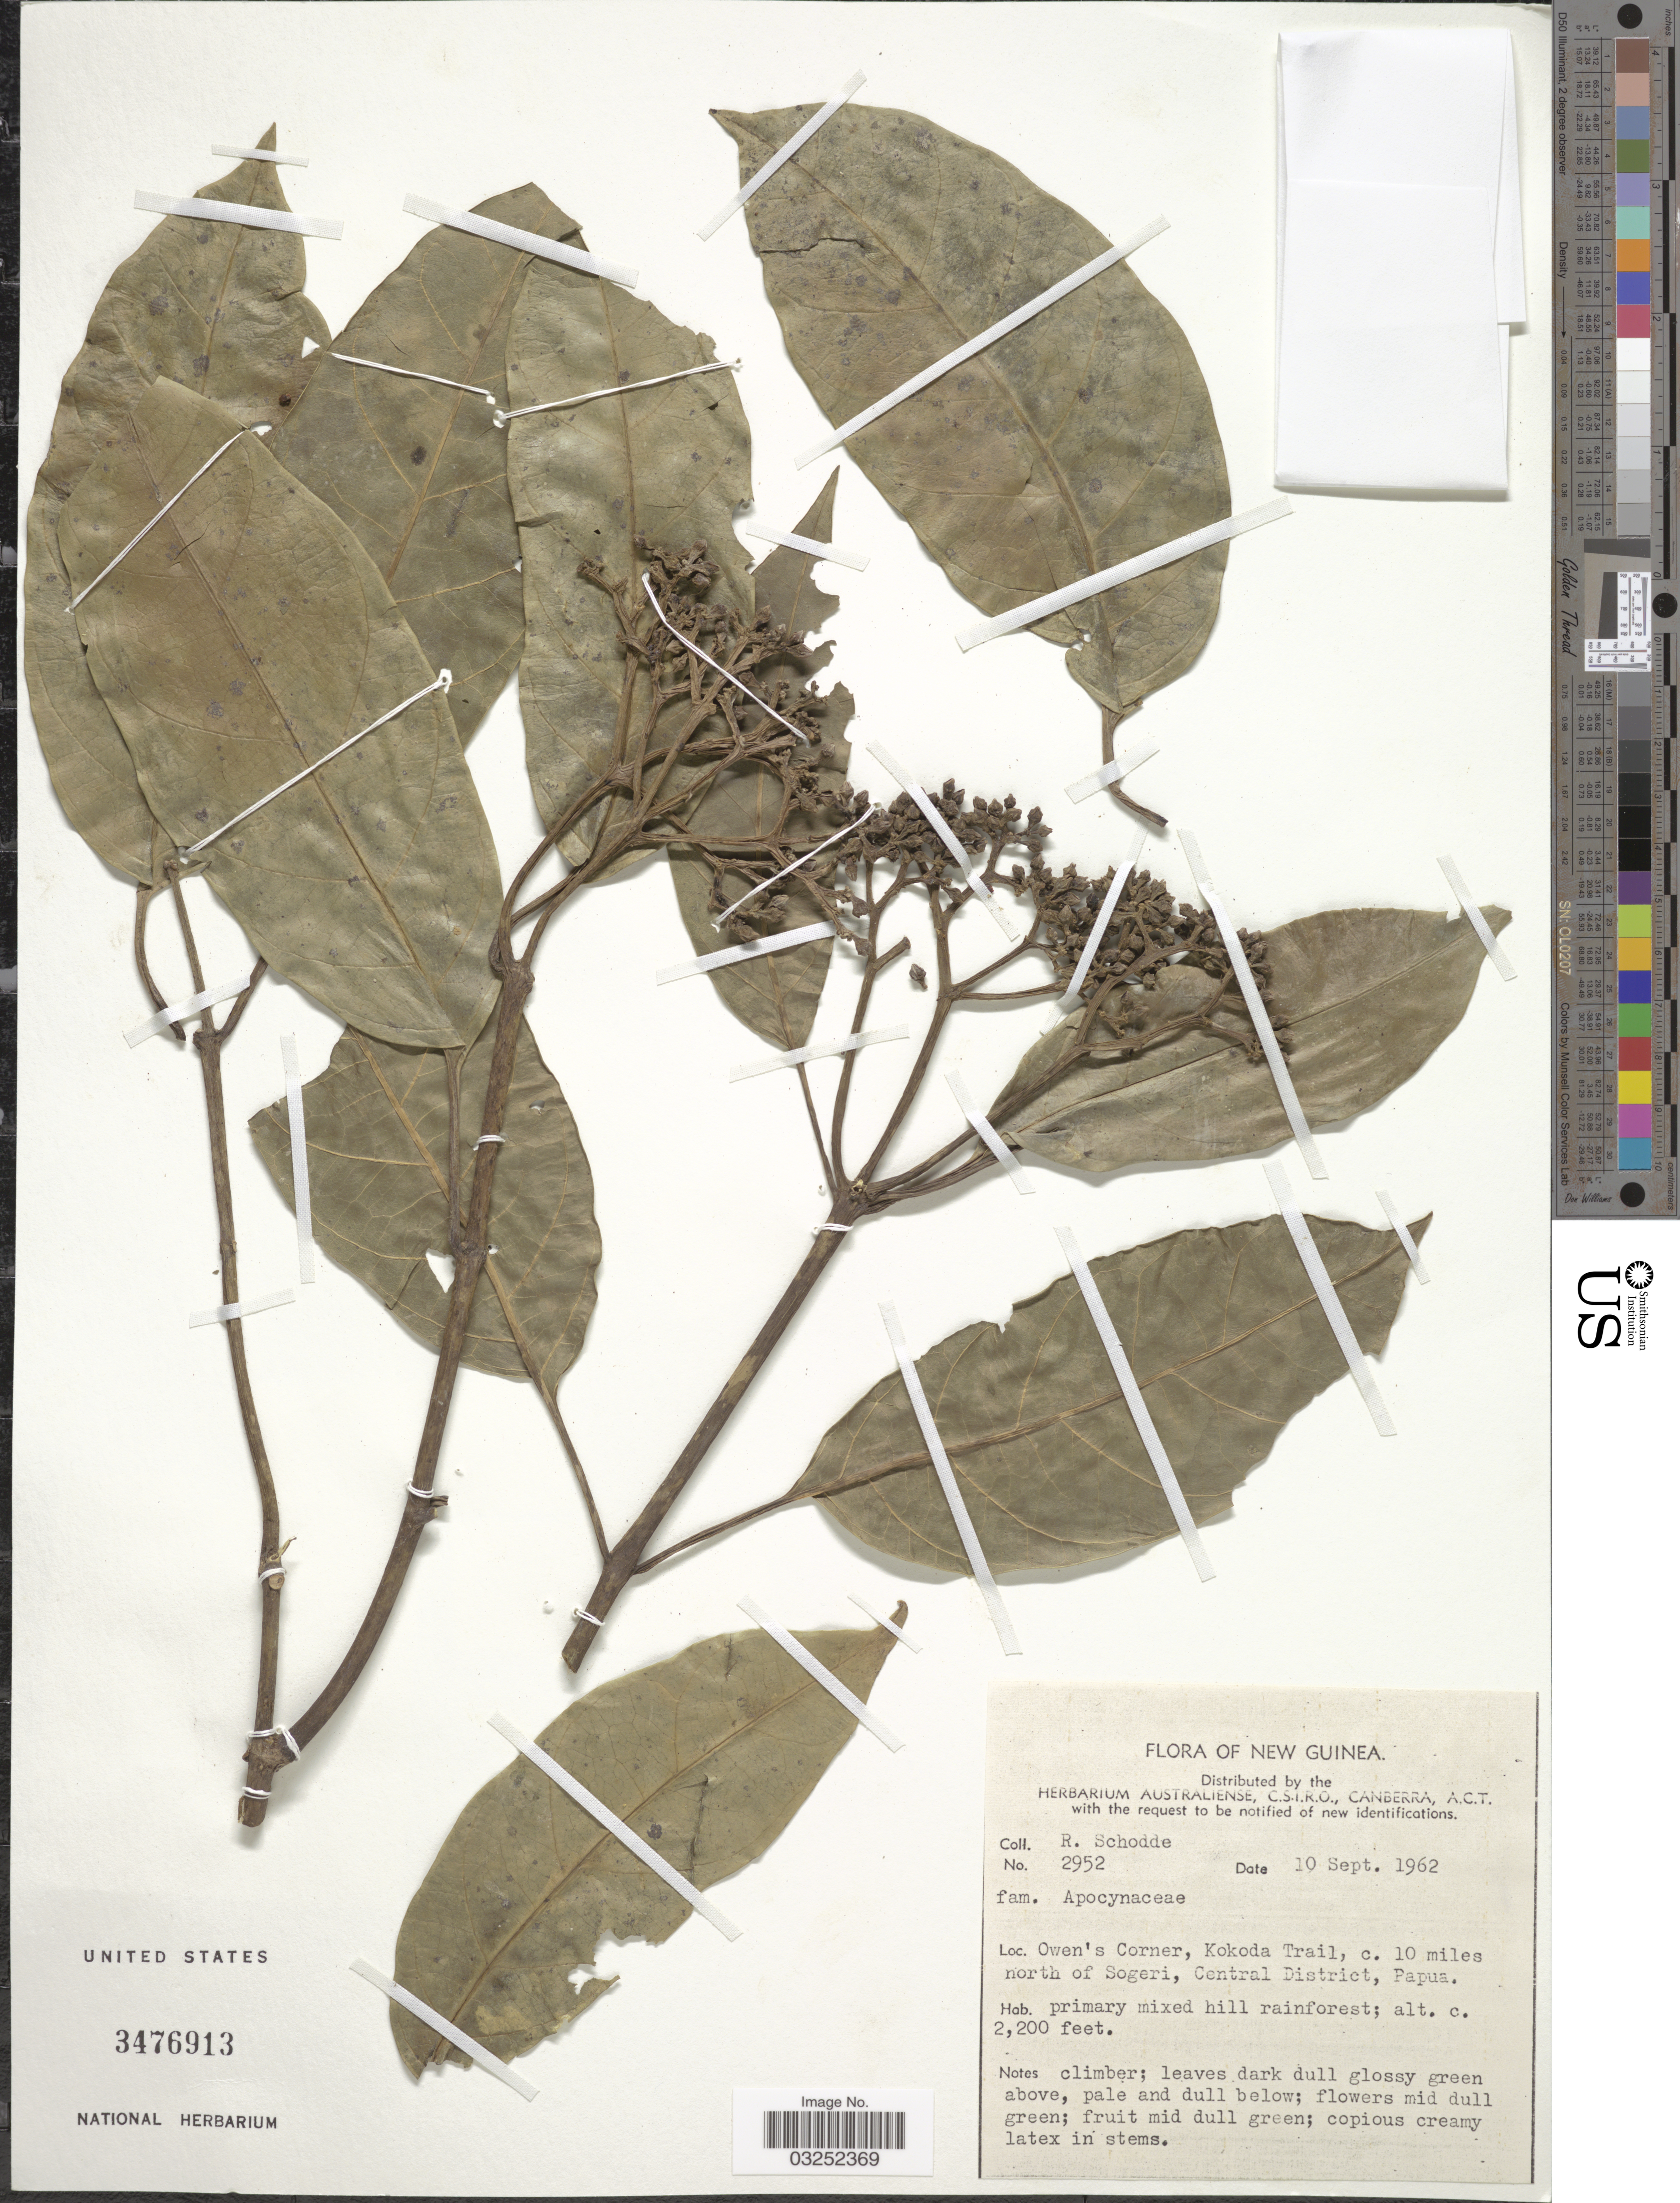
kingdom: Plantae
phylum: Tracheophyta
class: Magnoliopsida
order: Gentianales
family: Apocynaceae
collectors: R. Schodde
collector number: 2952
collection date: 1962-09-10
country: Papua New Guinea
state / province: Central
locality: New Guinea, Owen's Corner, Kodoka Trail, c. 10 miles north of Sogeri, Central District, Papua.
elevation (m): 671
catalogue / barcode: US 3476913